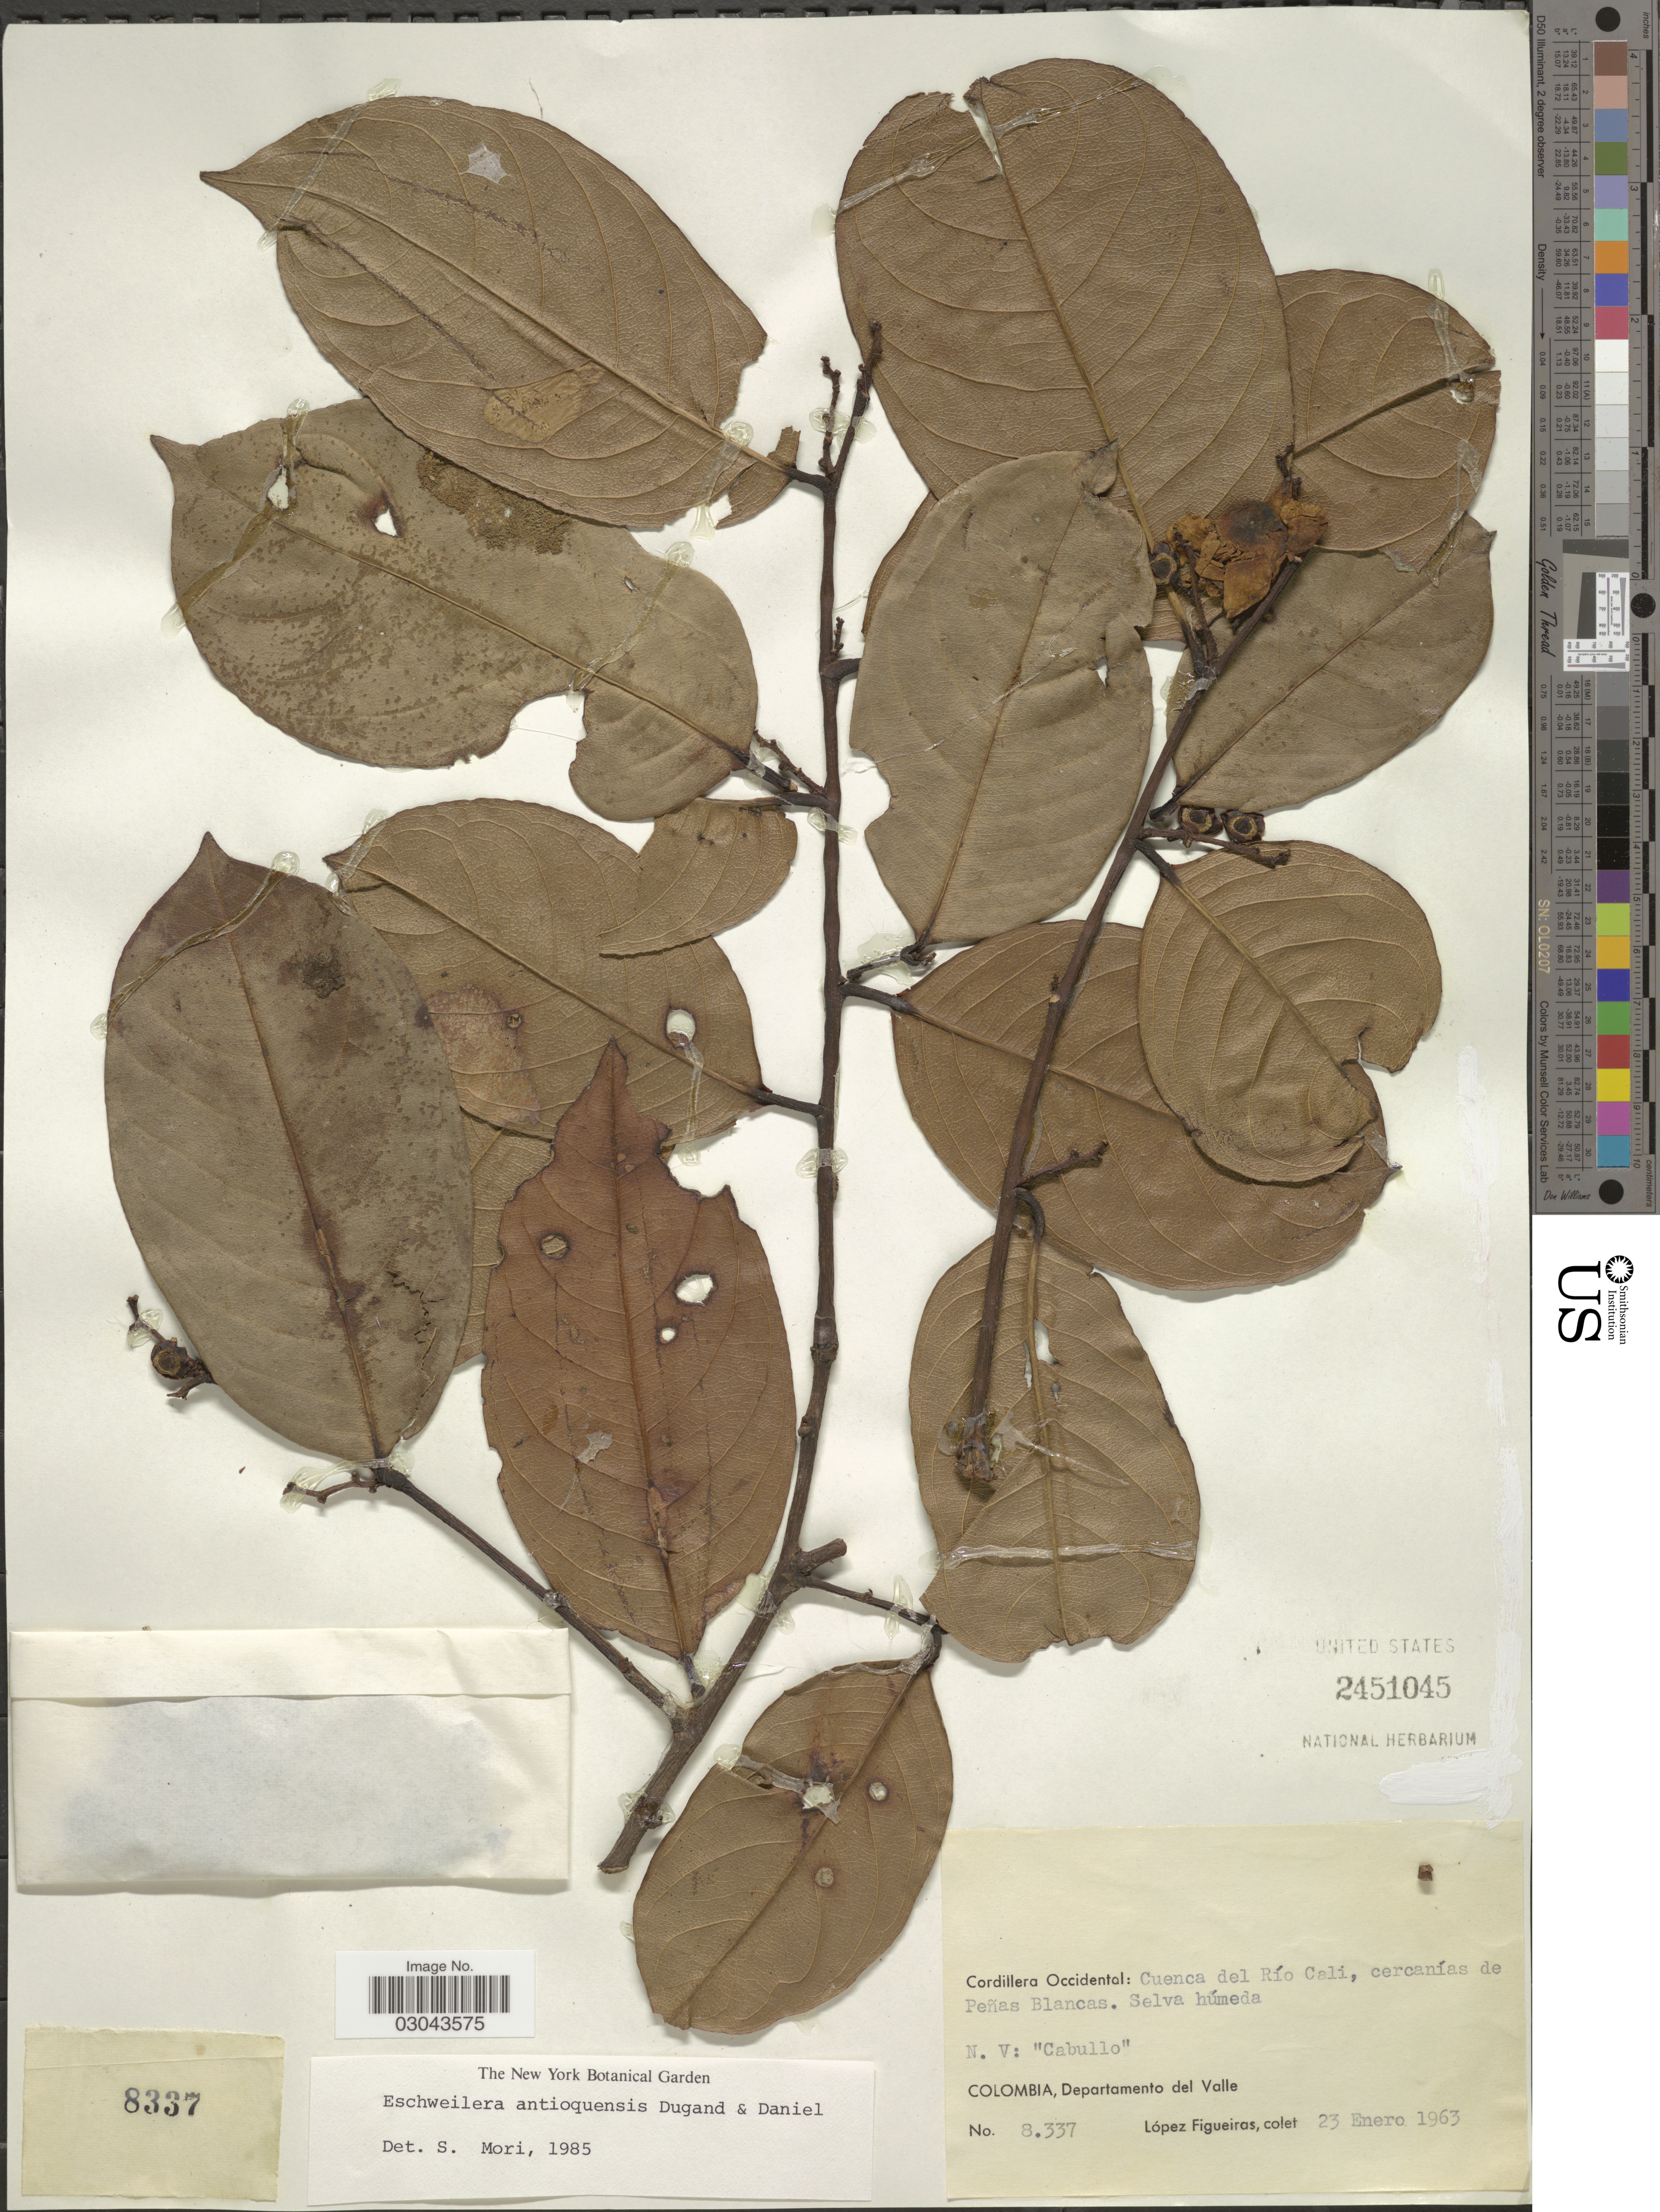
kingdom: Plantae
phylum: Tracheophyta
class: Magnoliopsida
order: Ericales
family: Lecythidaceae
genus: Eschweilera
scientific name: Eschweilera antioquensis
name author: Dugand G. & Daniel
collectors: M. López Figueiras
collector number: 8337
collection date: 1963-01-23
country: Colombia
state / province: Valle del Cauca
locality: Cordillera Occidental: Cuenca del Río Cali, cercanías de Peñas Blancas. Departamento del Valle.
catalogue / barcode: US 2451045